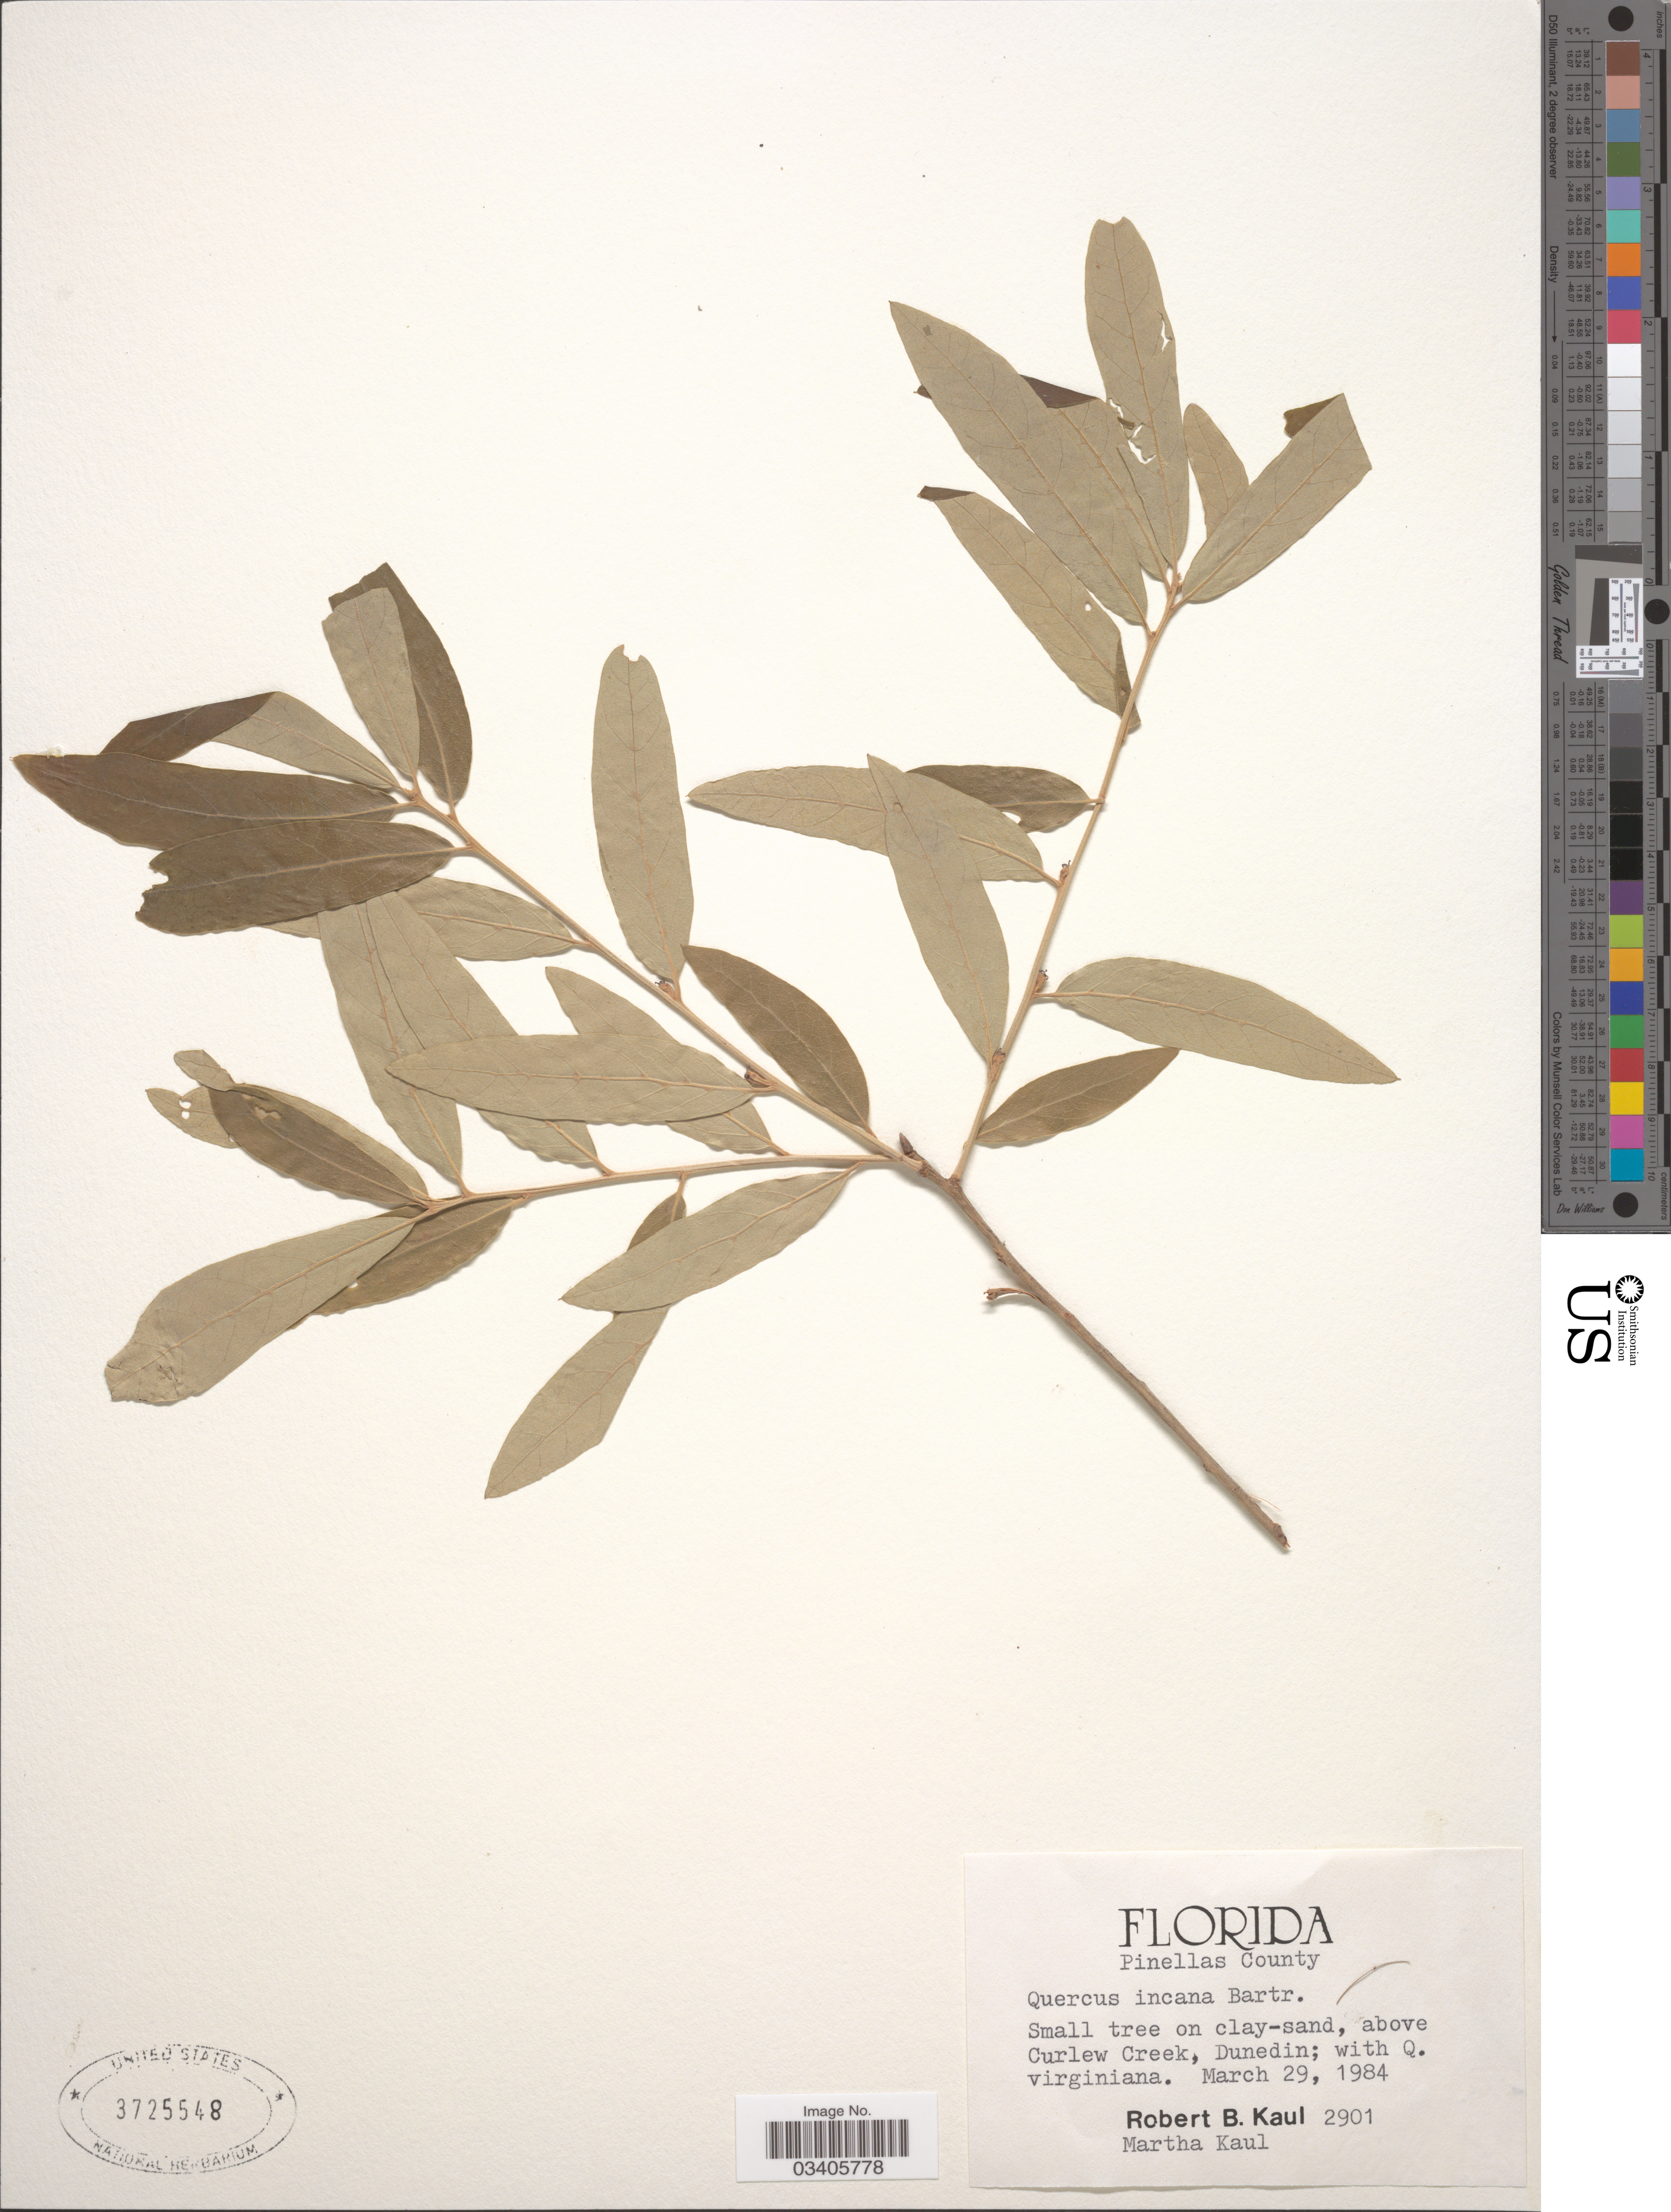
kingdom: Plantae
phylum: Tracheophyta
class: Magnoliopsida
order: Fagales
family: Fagaceae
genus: Quercus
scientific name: Quercus incana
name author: W. Bartram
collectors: R. Kaul & M. Kaul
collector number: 2901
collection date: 1984-03-29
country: United States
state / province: Florida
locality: Pinellas County. Above Curlew Creek, Dunedin.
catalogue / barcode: US 3725548